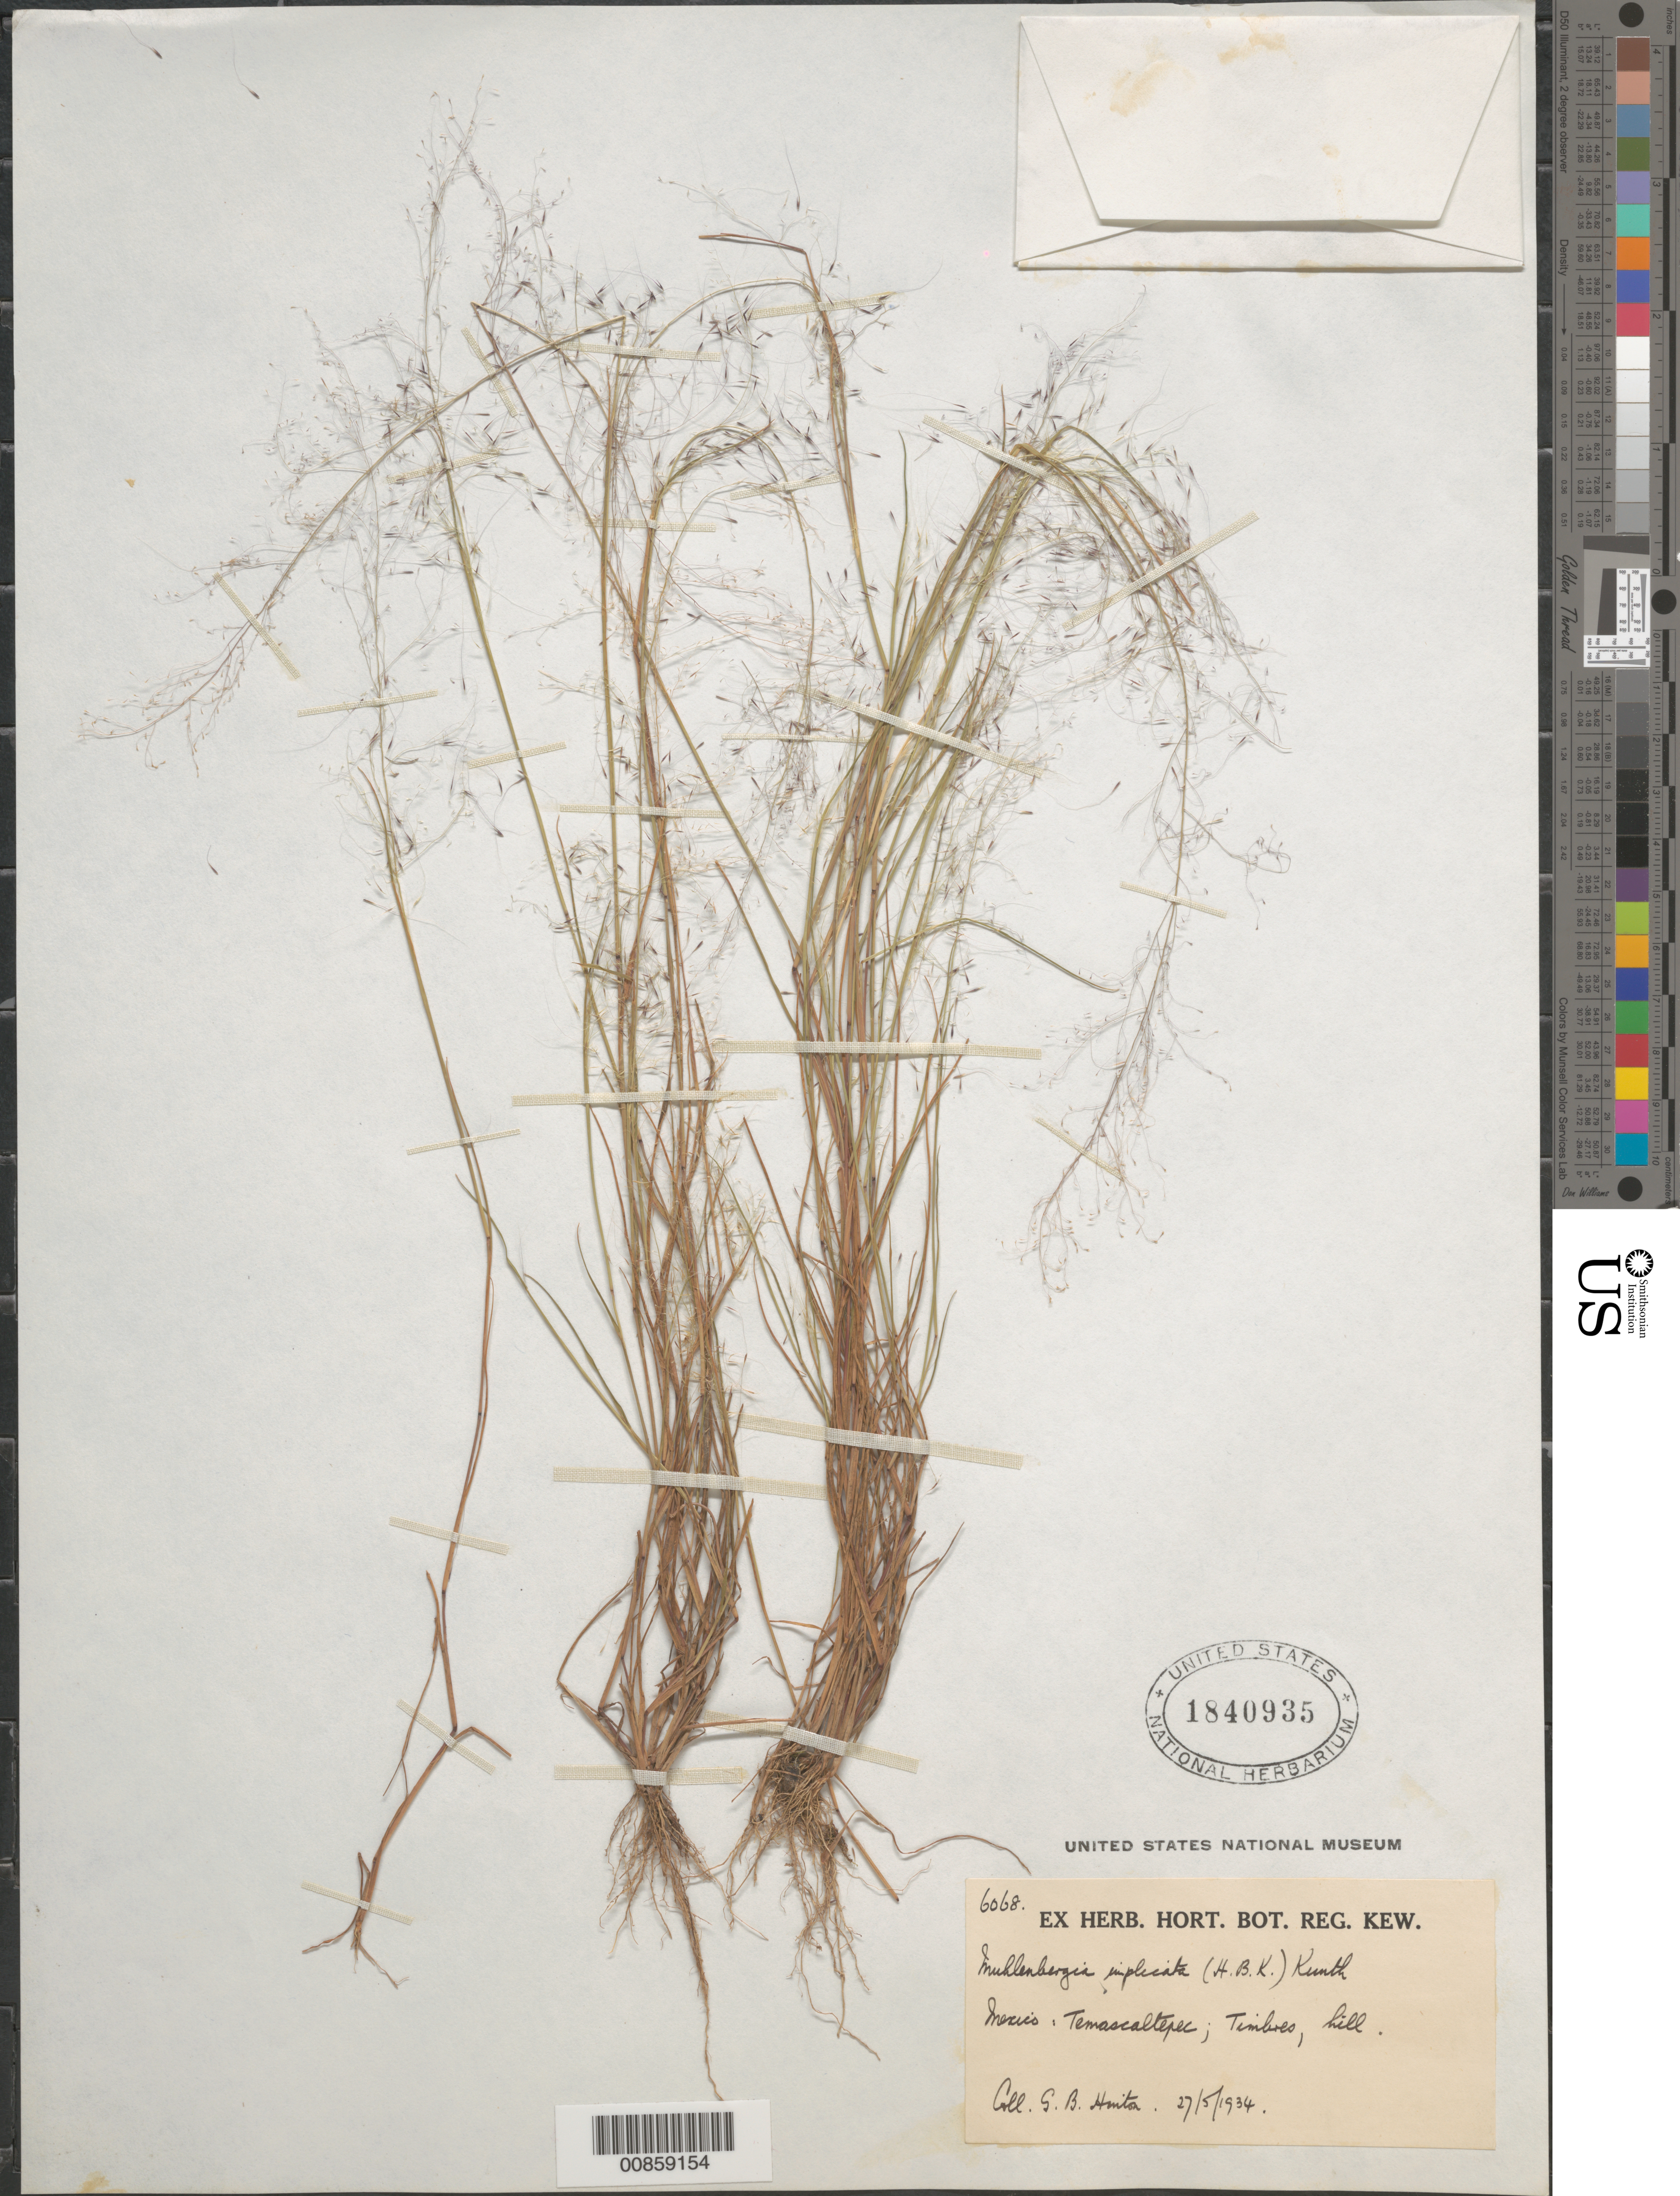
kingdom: Plantae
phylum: Tracheophyta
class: Liliopsida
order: Poales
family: Poaceae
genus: Muhlenbergia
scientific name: Muhlenbergia implicata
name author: (Kunth) Trin.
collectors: G. B. Hinton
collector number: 6068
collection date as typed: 27 May 1934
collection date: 1934-05-27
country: Mexico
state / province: México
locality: Timbres, Temascaltepec, Mex.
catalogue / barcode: US 1840935